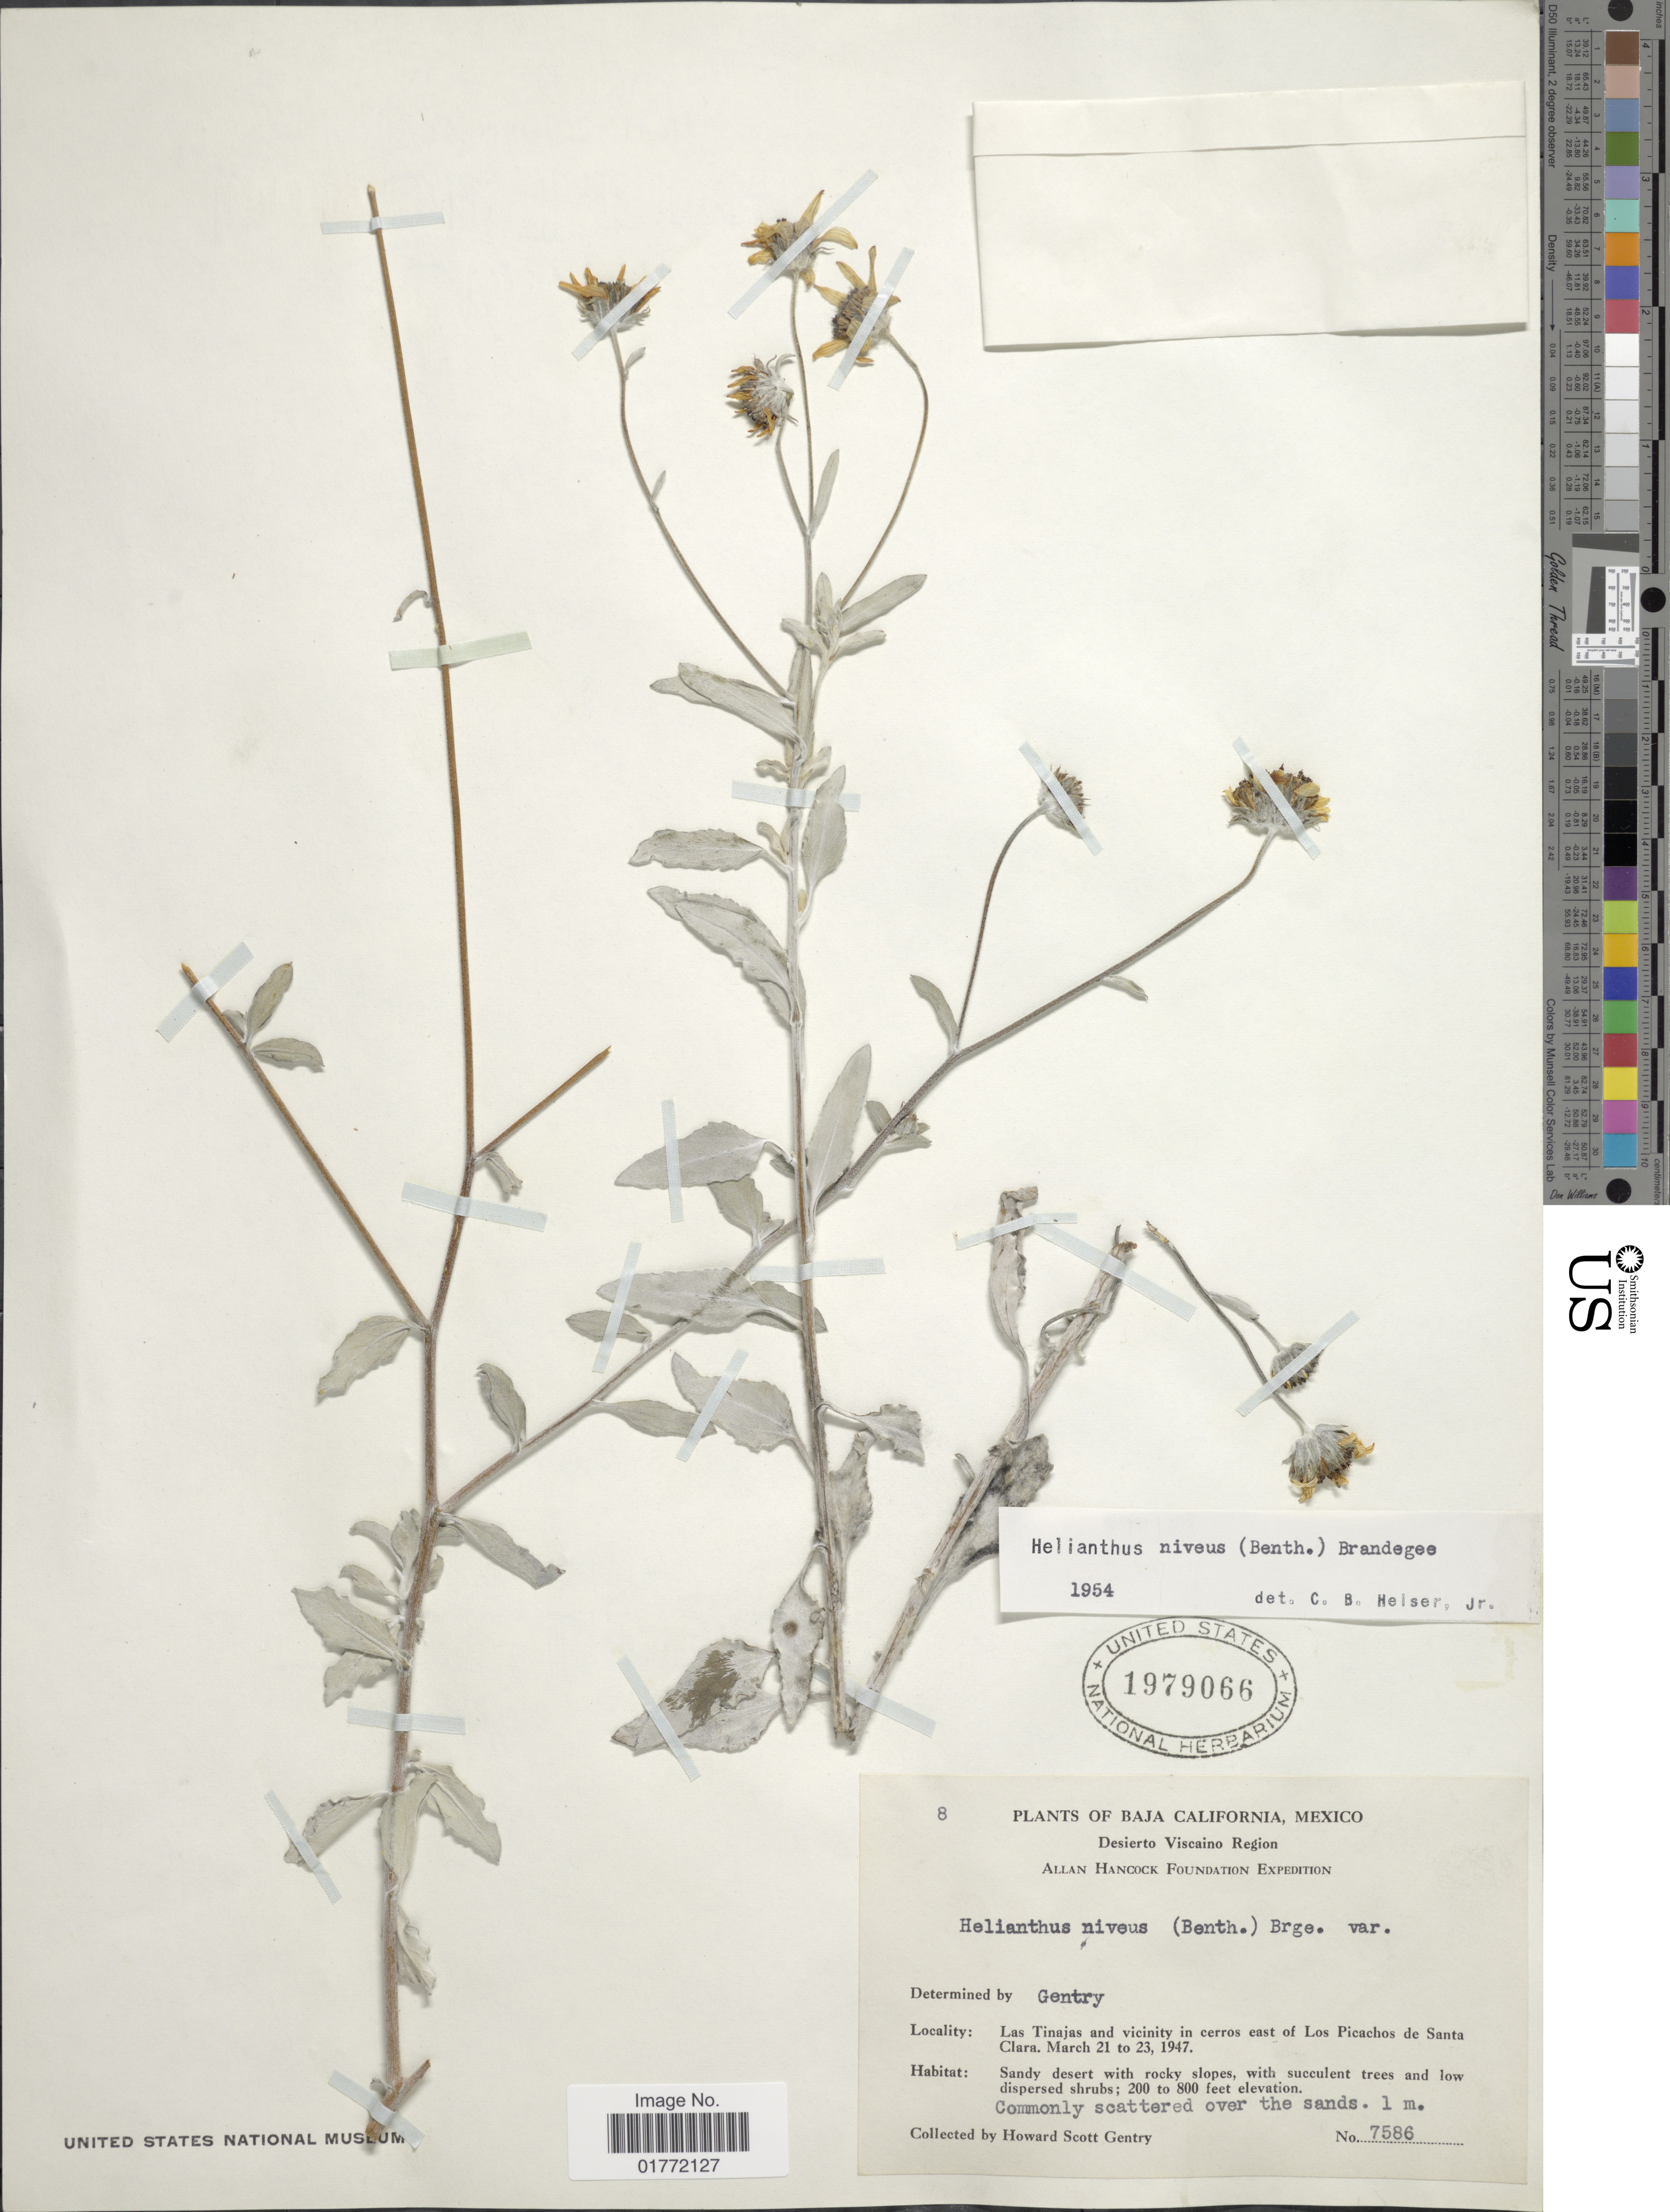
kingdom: Plantae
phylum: Tracheophyta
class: Magnoliopsida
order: Asterales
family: Asteraceae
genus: Helianthus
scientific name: Helianthus niveus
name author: (Benth.) Brandegee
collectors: H. S. Gentry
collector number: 7586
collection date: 1947-03-21/1947-03-23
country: Mexico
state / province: Baja California Sur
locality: Desierto Viscaino Region, Las Tinajas and vicinity in cerros east of Los Picachos de Santa Clara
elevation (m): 61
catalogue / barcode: US 1979066